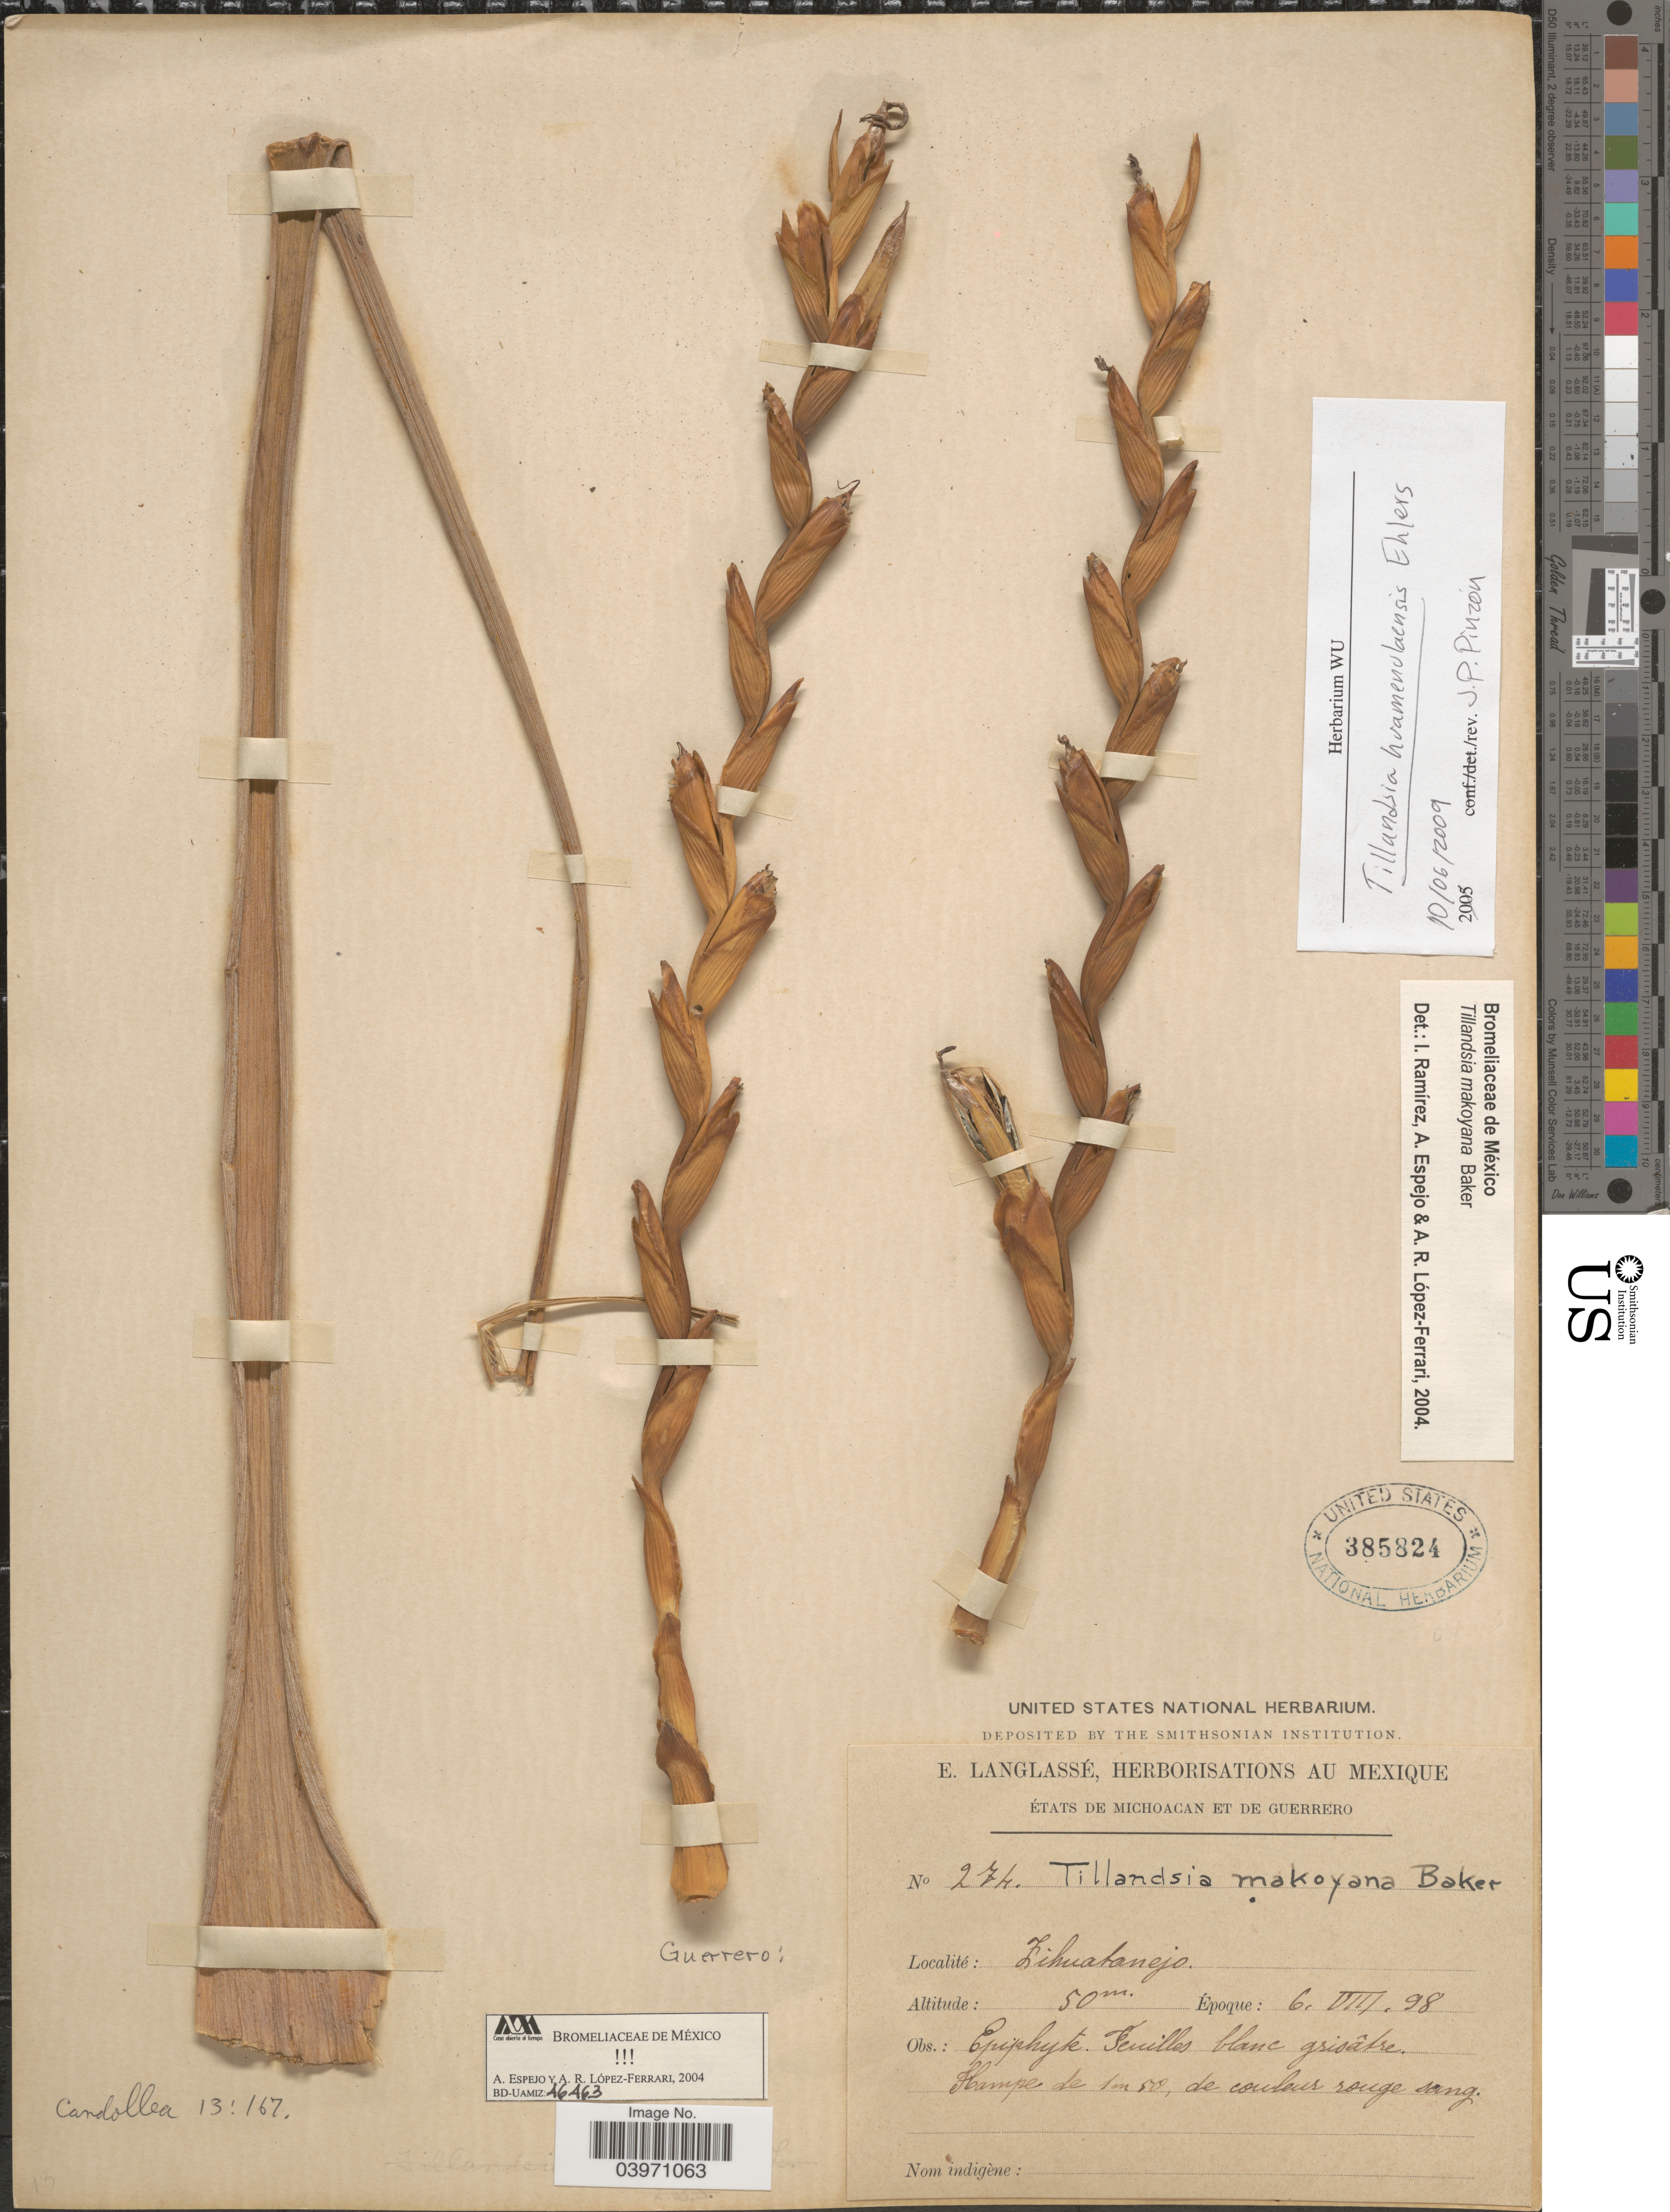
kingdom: Plantae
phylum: Tracheophyta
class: Liliopsida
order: Poales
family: Bromeliaceae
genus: Tillandsia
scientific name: Tillandsia huamelulaensis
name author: Ehlers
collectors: E. Langlassé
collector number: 274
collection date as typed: Transcribed d/m/y: 6/8/98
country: Mexico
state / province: Guerrero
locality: Zihuatanejo.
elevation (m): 50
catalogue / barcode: US 385824